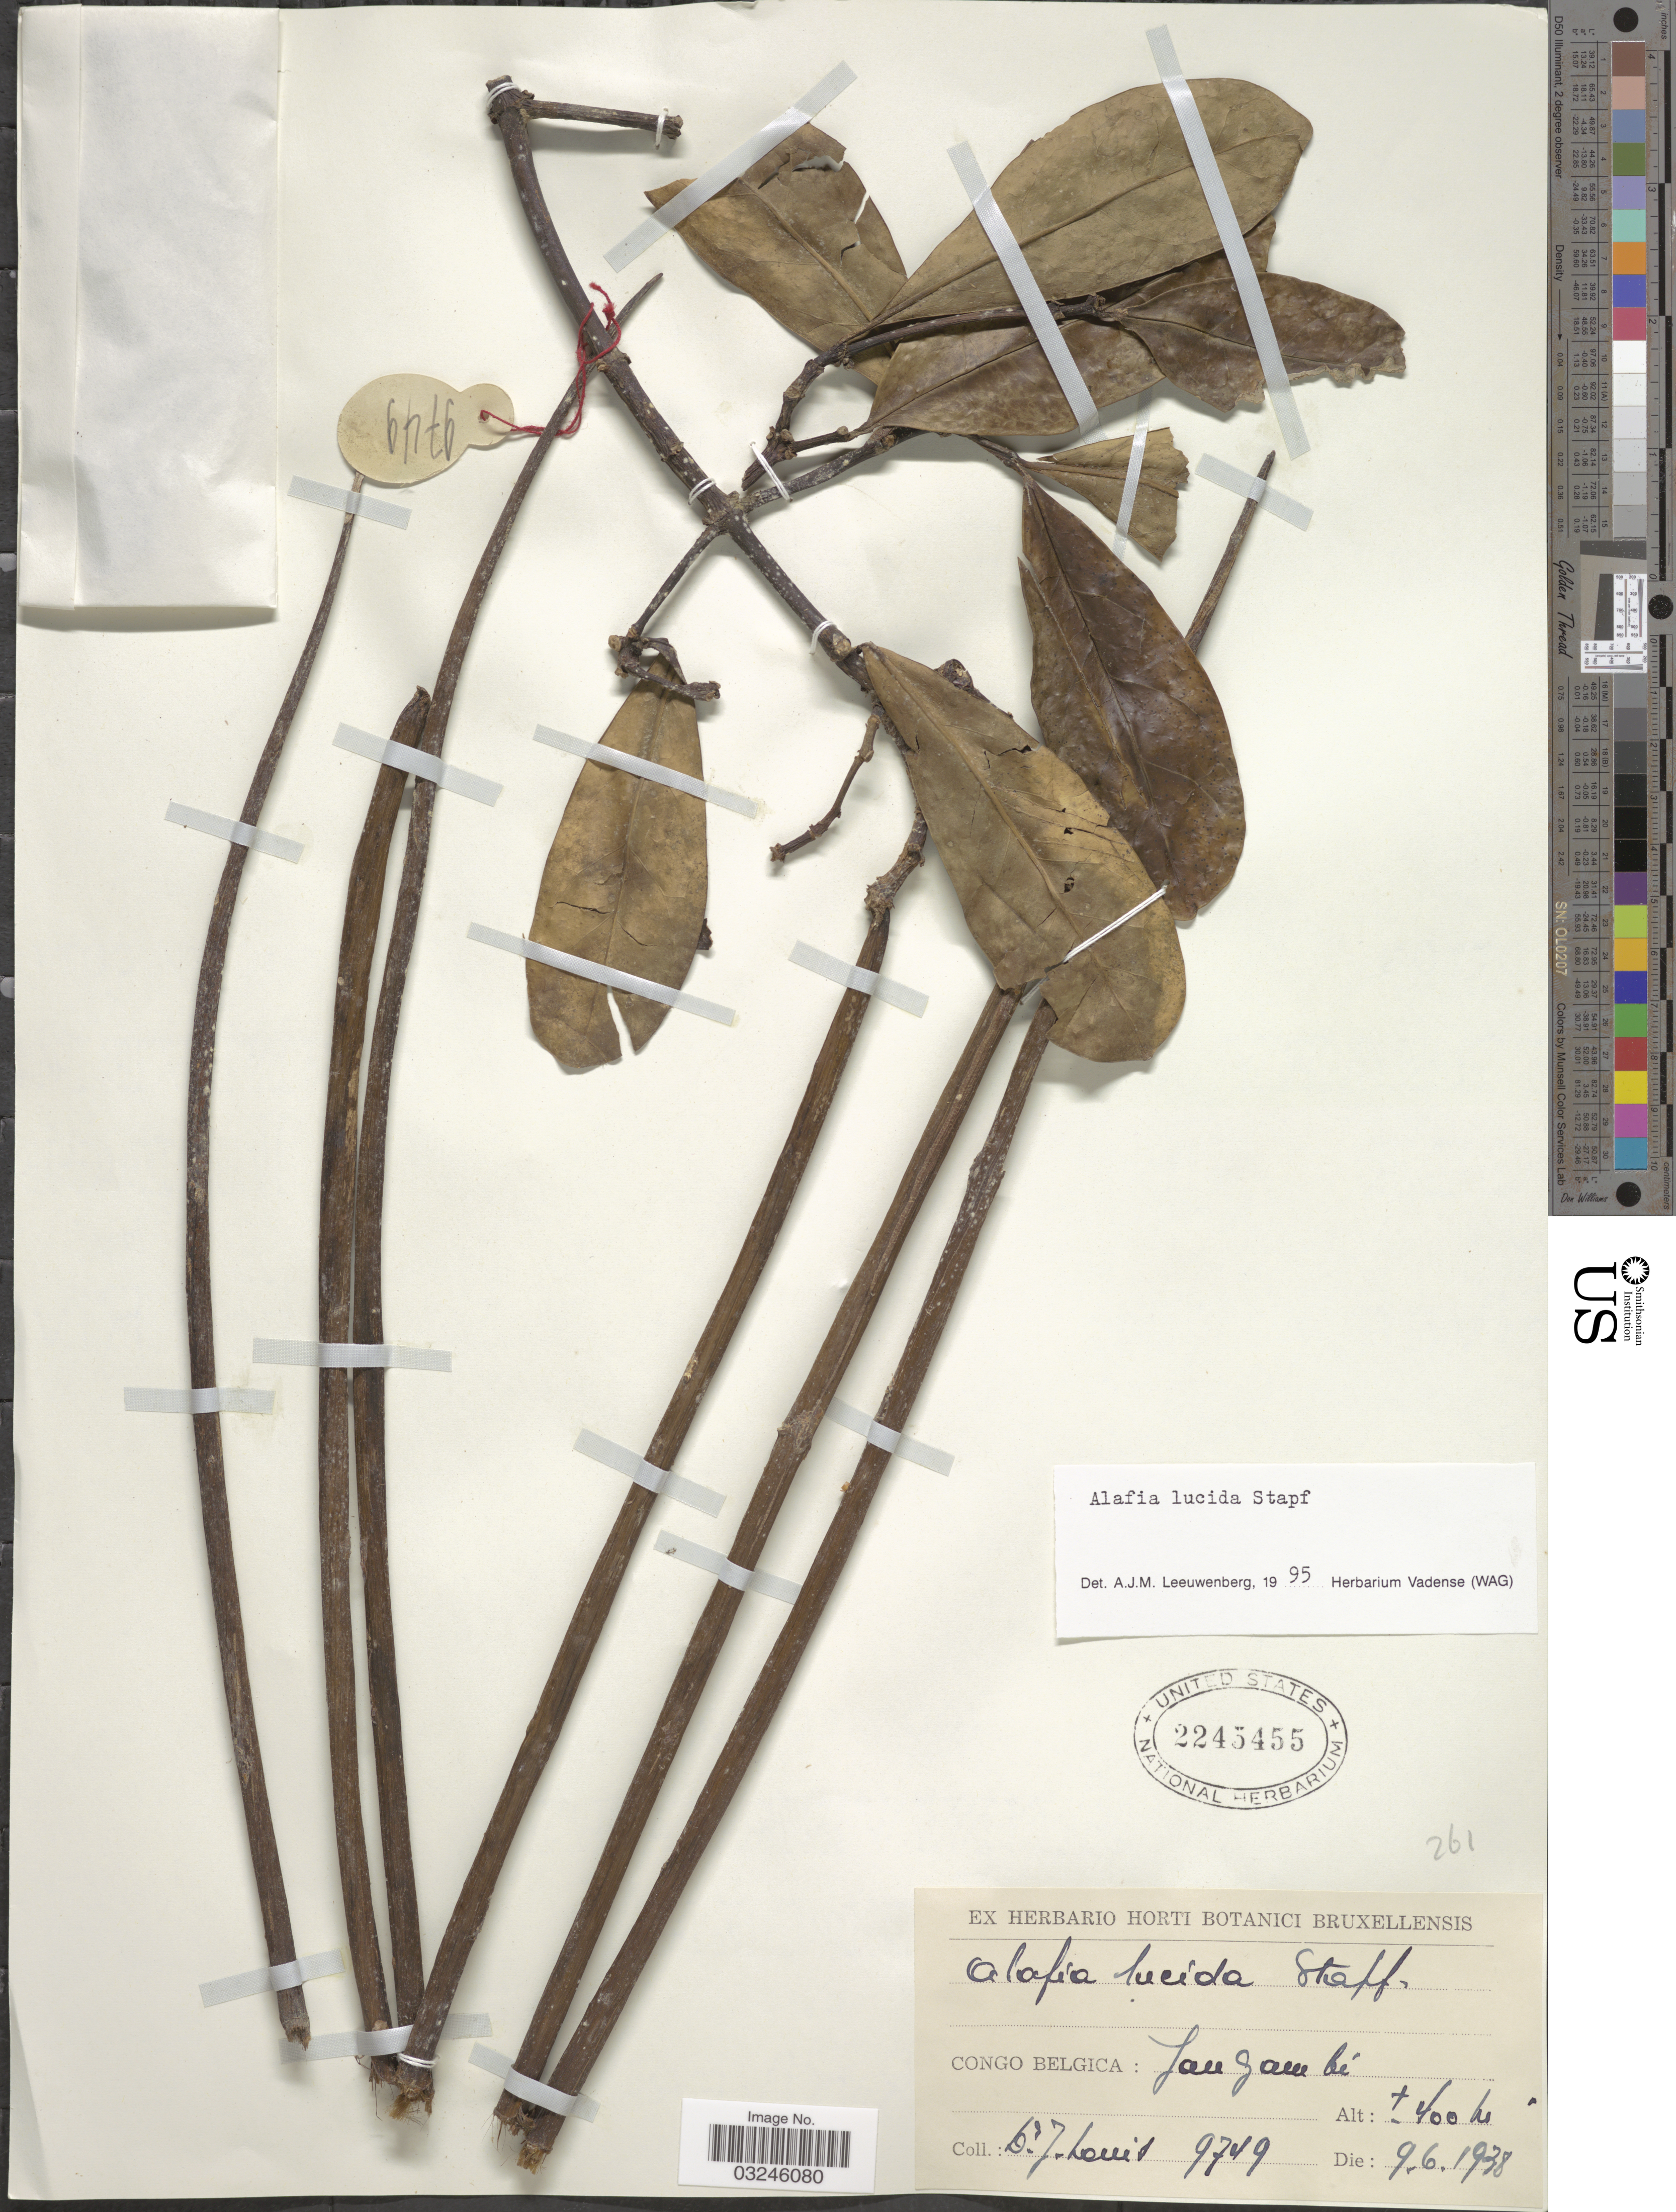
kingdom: Plantae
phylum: Tracheophyta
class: Magnoliopsida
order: Gentianales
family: Apocynaceae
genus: Alafia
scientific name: Alafia lucida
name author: Stapf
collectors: J. Louis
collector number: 9749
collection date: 1938-06-09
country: Congo, Democratic Republic of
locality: Congo Belgica: Yangambí.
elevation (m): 400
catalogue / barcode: US 2245455